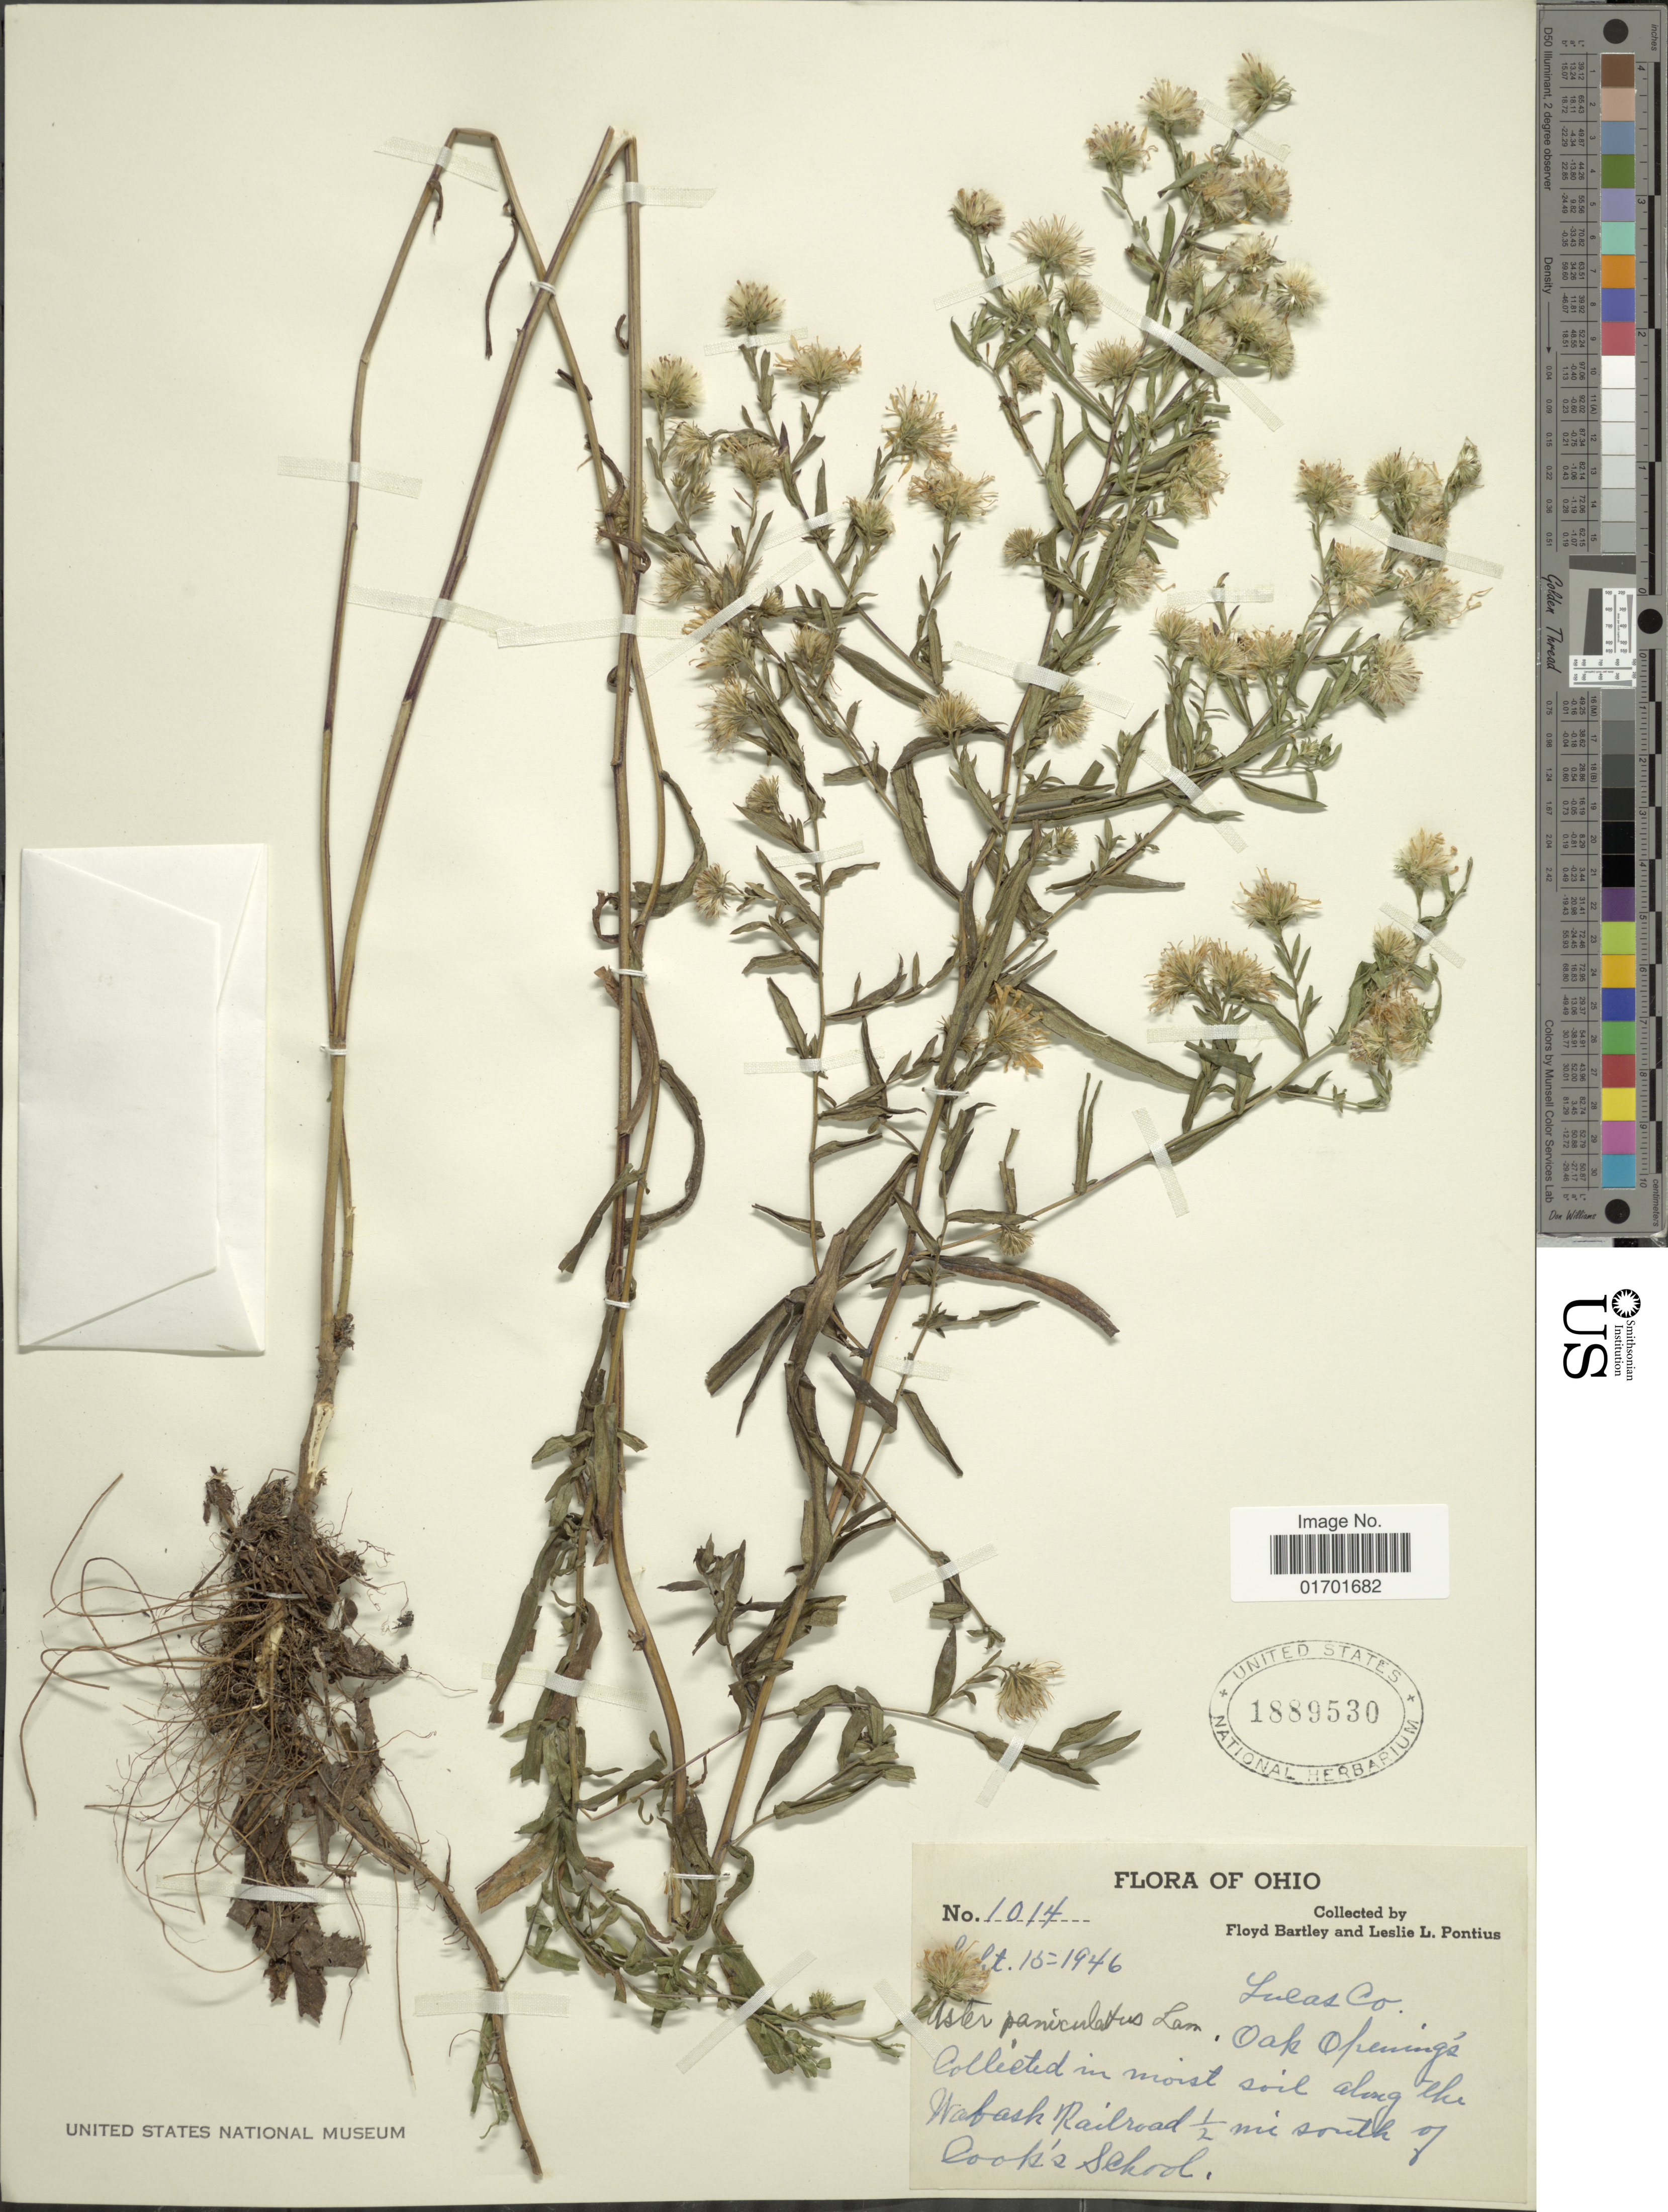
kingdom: Plantae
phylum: Tracheophyta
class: Magnoliopsida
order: Asterales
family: Asteraceae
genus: Symphyotrichum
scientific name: Symphyotrichum lanceolatum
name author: (Willd.) G.L. Nesom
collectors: F. Bartley & L. Pontius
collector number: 1014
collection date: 1946-09-15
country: United States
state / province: Ohio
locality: Along the Wafash Railroad 1/2 mi south of Cook's School.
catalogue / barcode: US 1889530